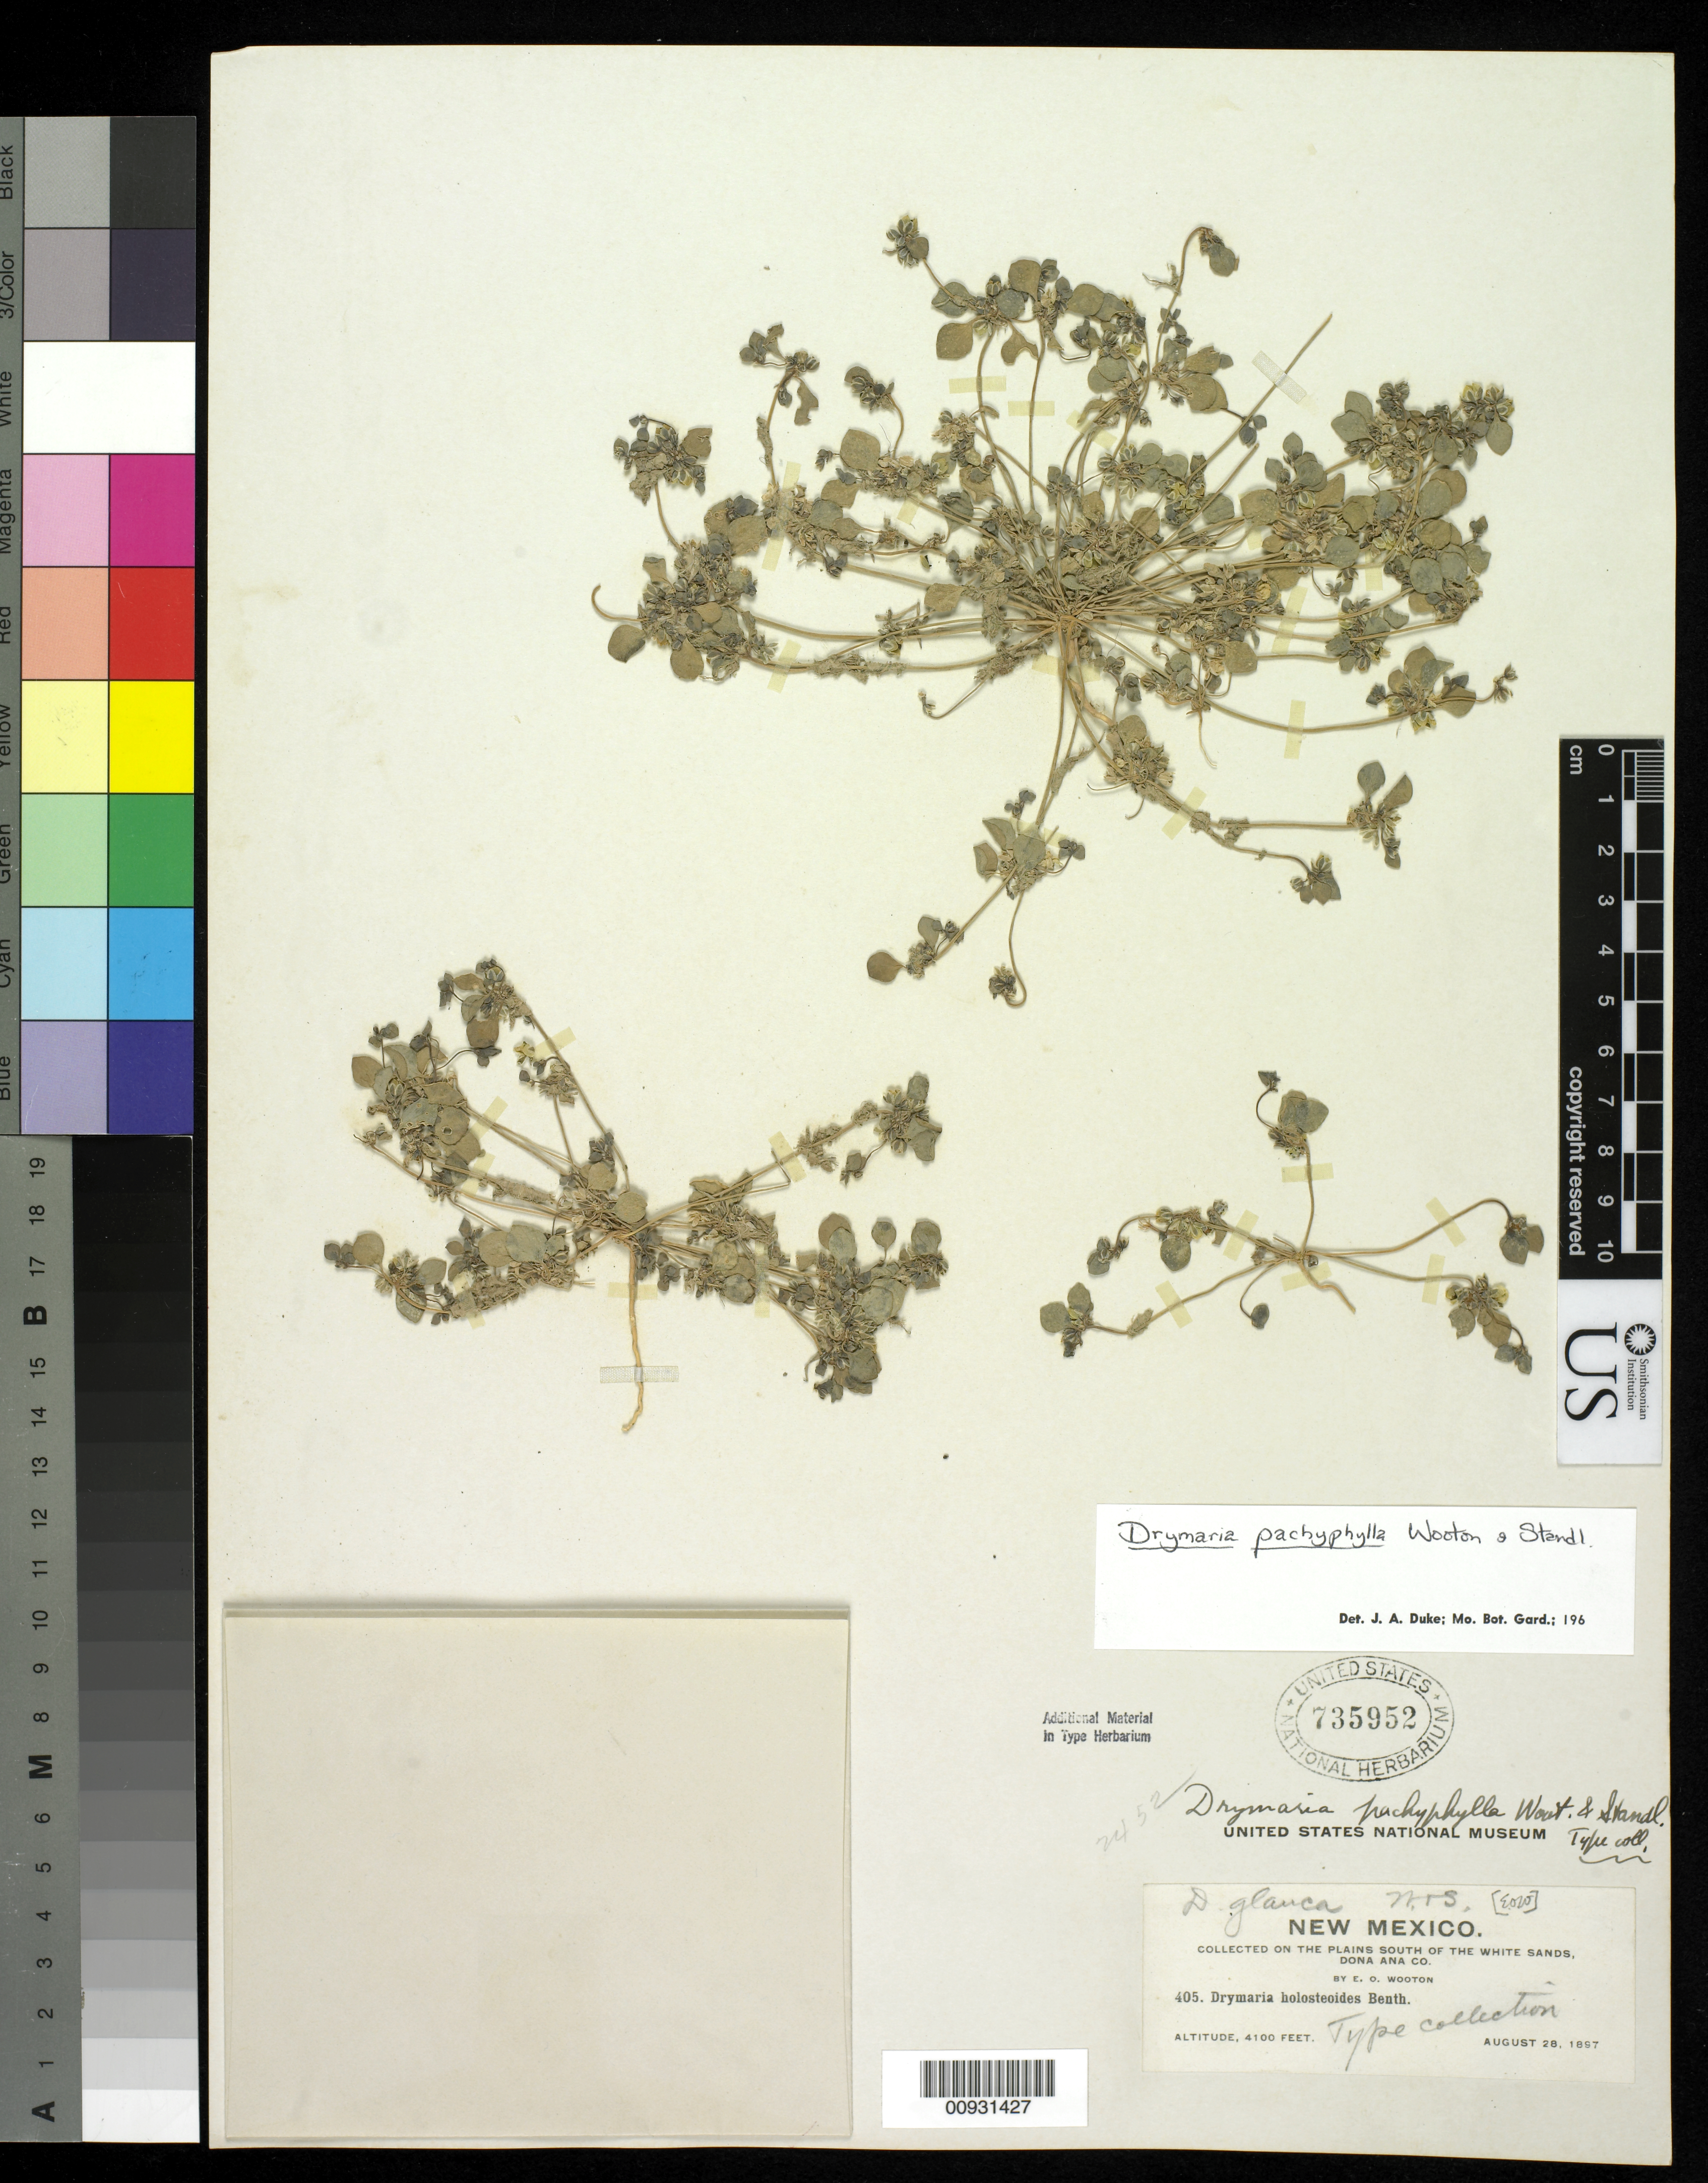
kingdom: Plantae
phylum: Tracheophyta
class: Magnoliopsida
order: Caryophyllales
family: Caryophyllaceae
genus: Drymaria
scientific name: Drymaria pachyphylla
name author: Wooton & Standl.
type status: Isotype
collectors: E. O. Wooton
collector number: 405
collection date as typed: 28 Aug 1897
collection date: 1897-08-28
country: United States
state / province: New Mexico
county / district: Dona Ana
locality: South of White Sands.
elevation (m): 1250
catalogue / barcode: US 735952